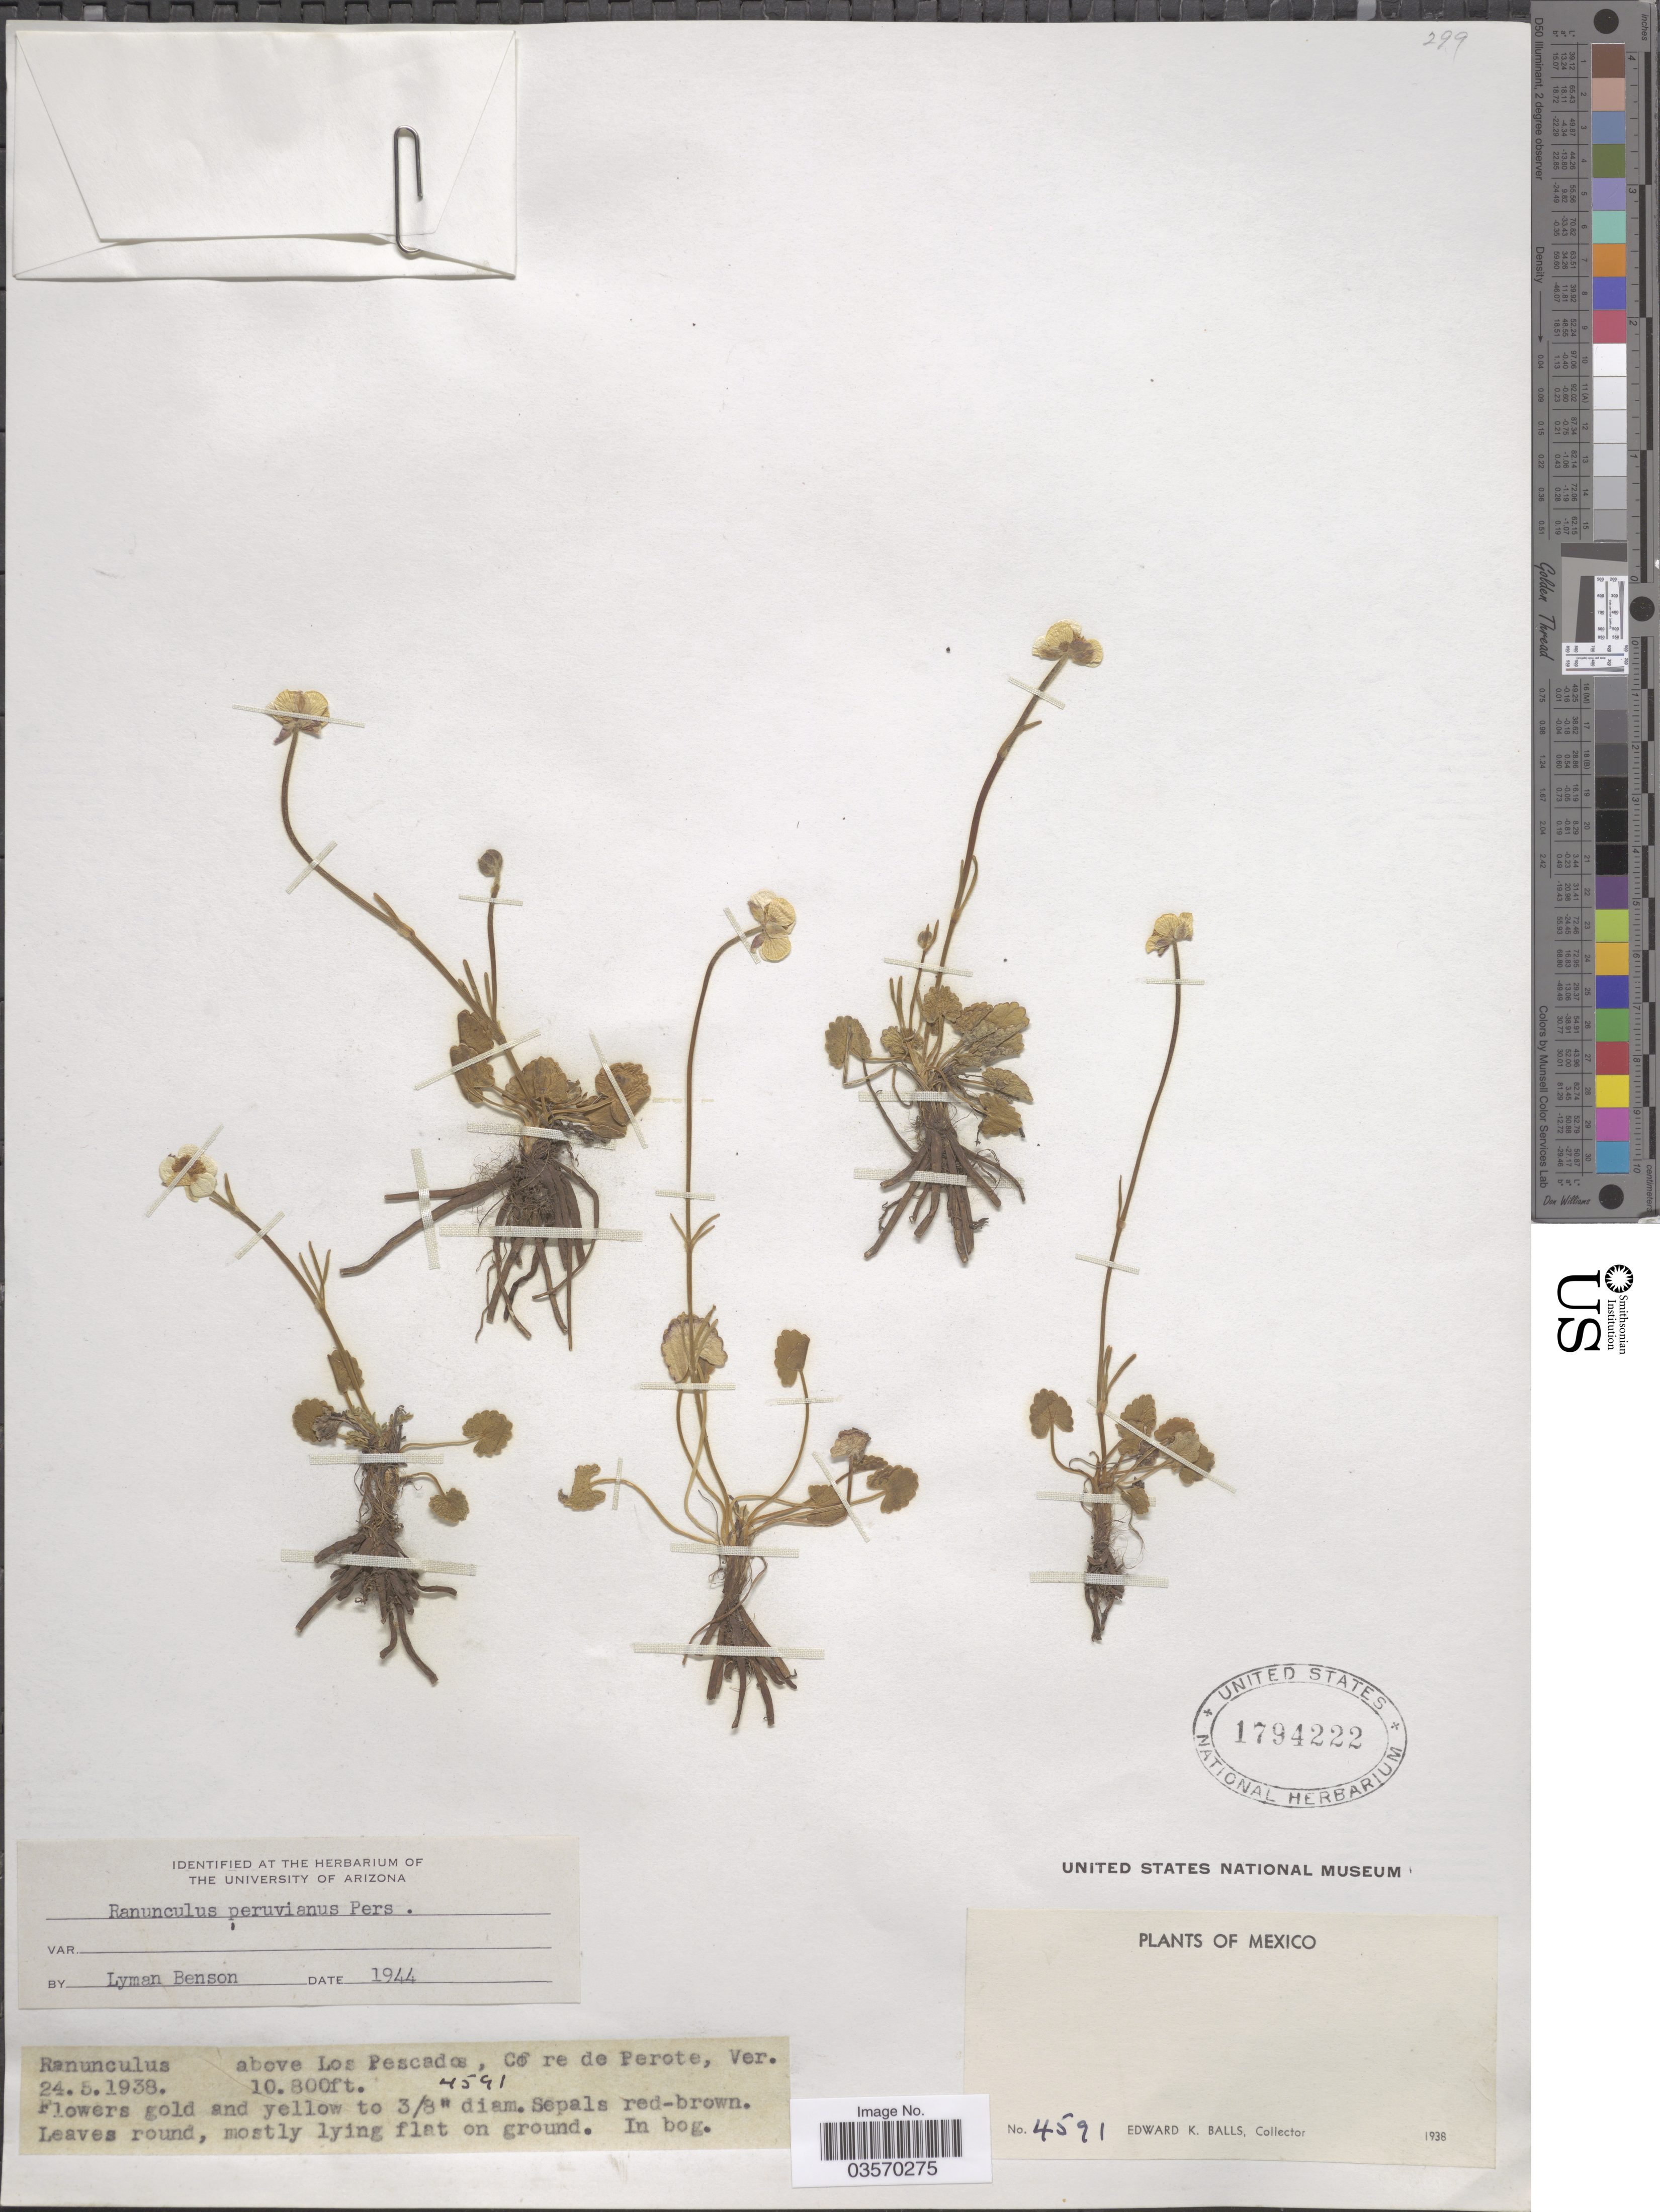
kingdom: Plantae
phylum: Tracheophyta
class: Magnoliopsida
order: Ranunculales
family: Ranunculaceae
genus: Ranunculus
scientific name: Ranunculus peruvianus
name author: Pers.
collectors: E. K. Balls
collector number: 4591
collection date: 1938-05-24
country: Mexico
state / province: Veracruz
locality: Above Los Pescados, Co re de Perote.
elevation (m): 3292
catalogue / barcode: US 1794222